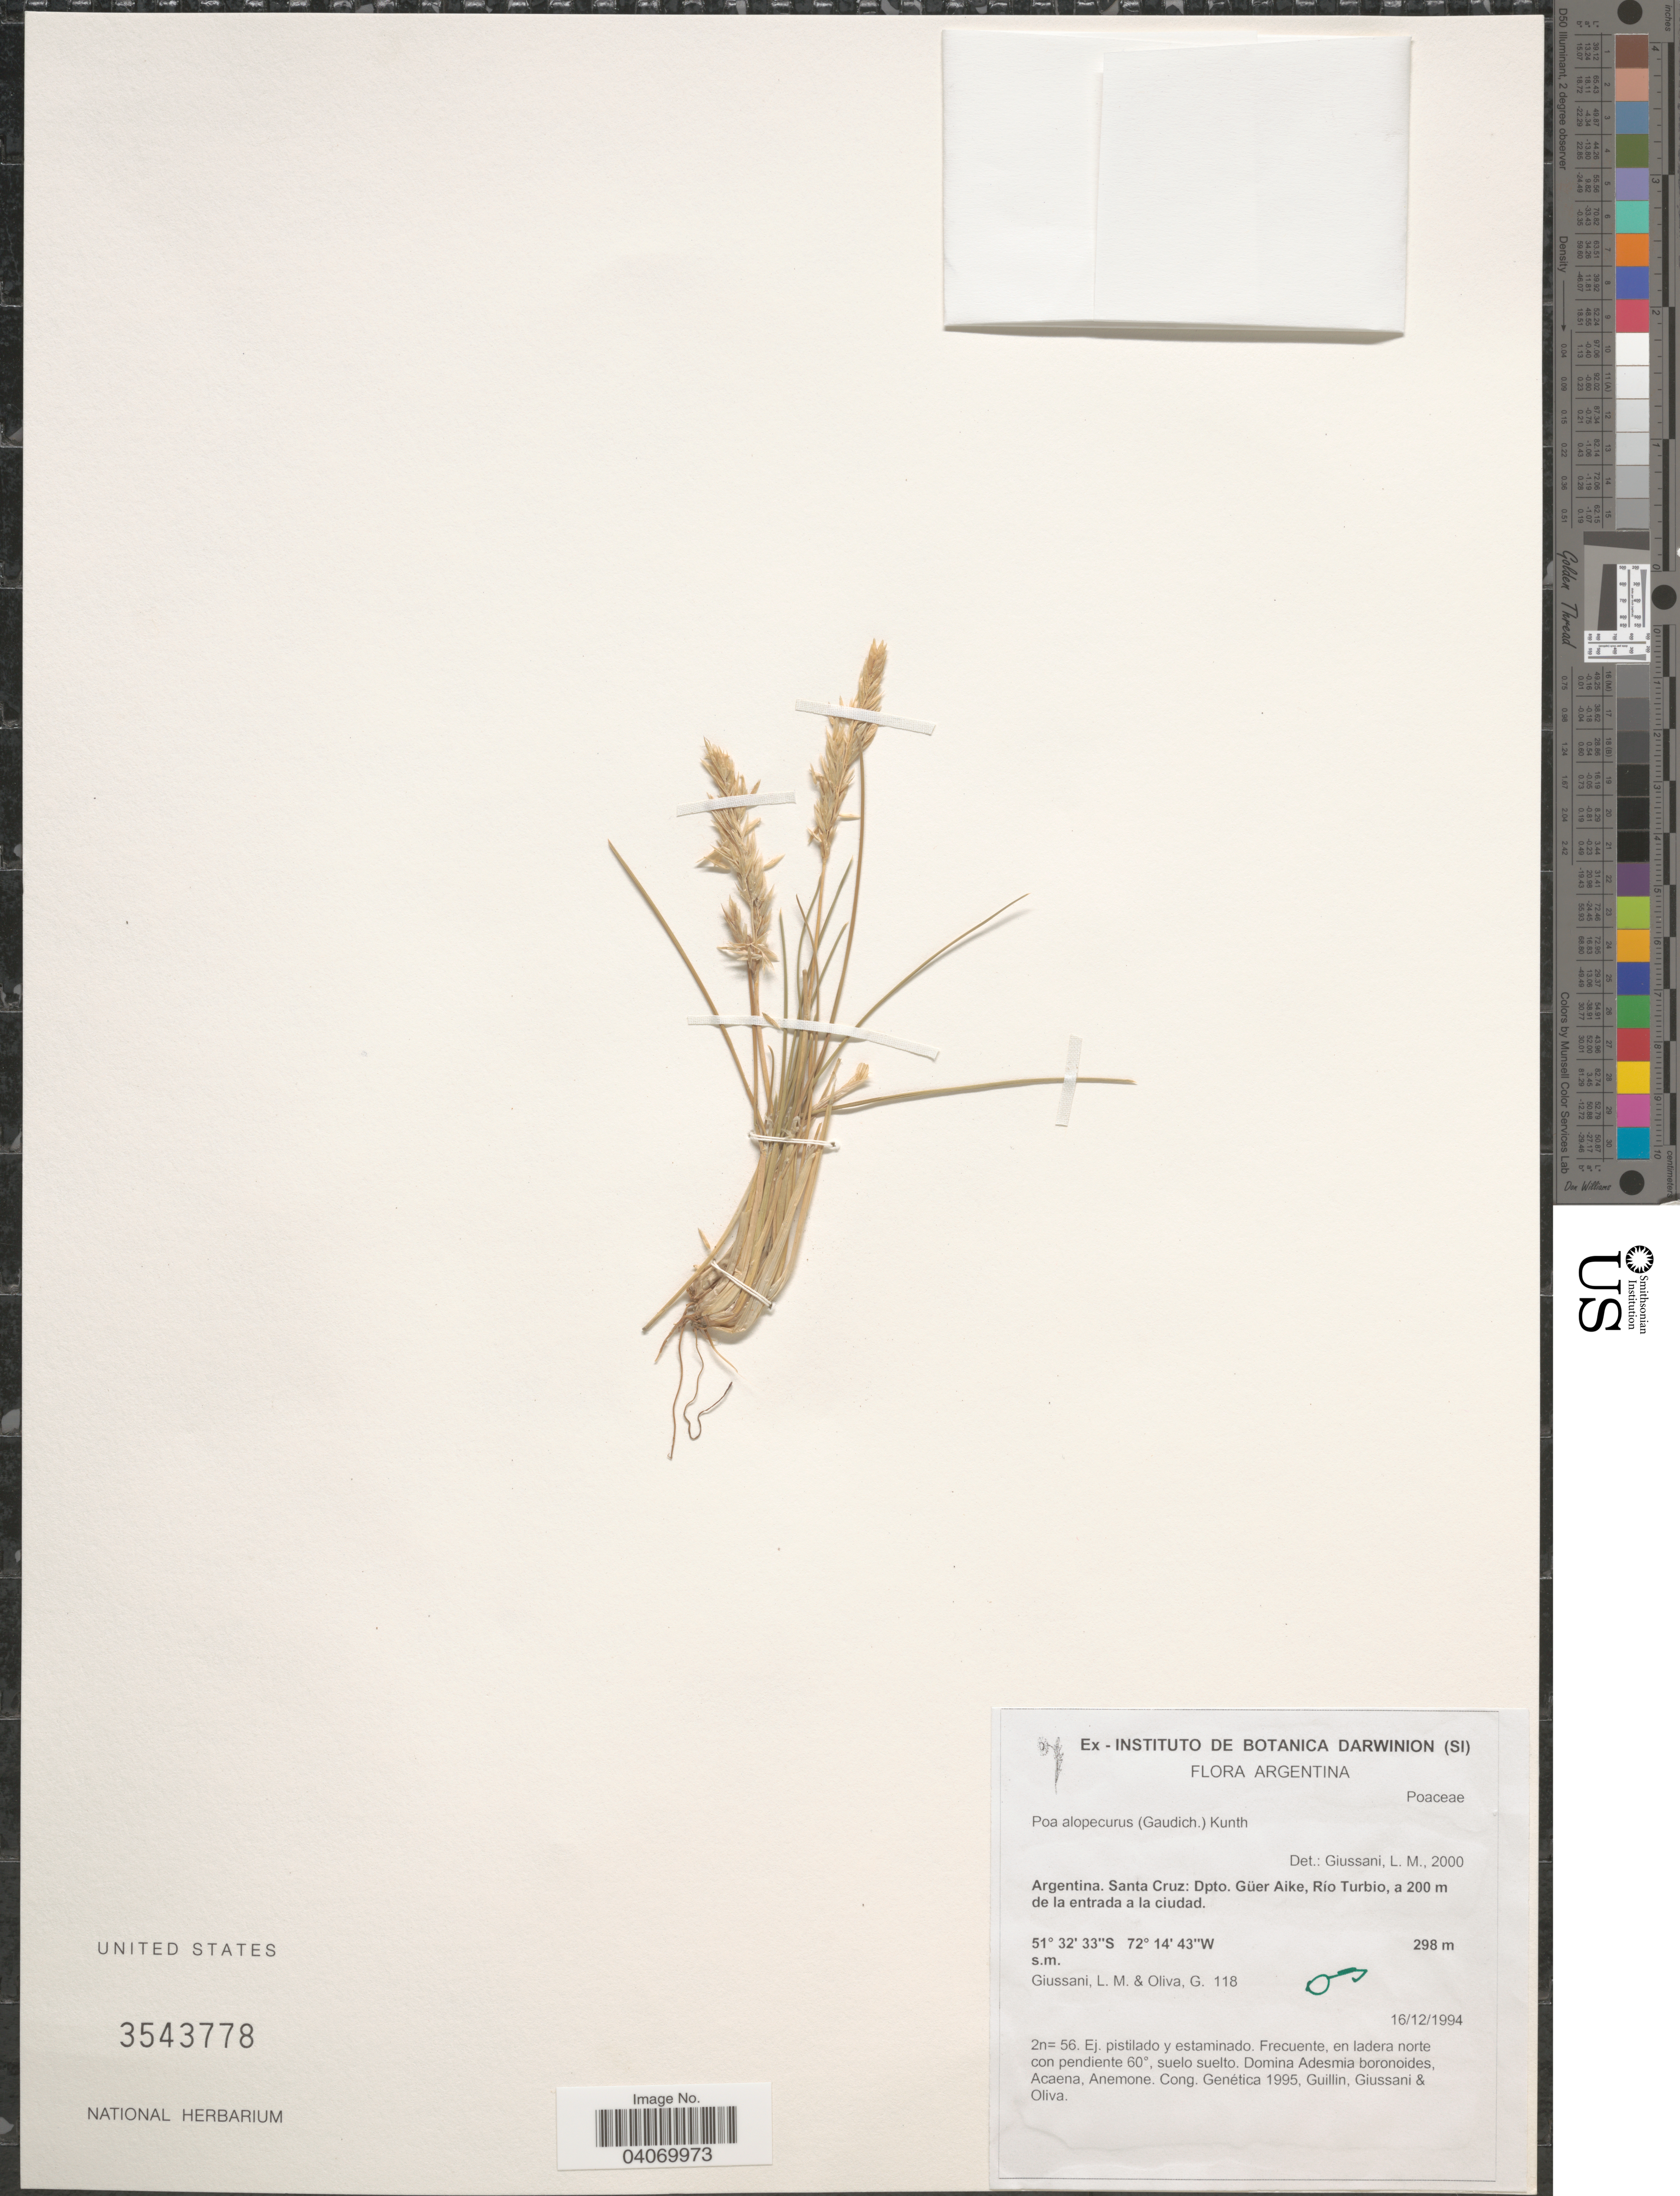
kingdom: Plantae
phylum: Tracheophyta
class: Liliopsida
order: Poales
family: Poaceae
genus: Poa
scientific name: Poa alopecurus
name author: (Gaudich. ex Mirb.) Kunth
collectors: L. Giussani & G. Oliva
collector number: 118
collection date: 1994-12-16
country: Argentina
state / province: Santa Cruz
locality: Dpto. Güer Aike, Río Turbio, a 200 m de la entrada a la ciudad.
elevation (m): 298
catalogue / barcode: US 3543778